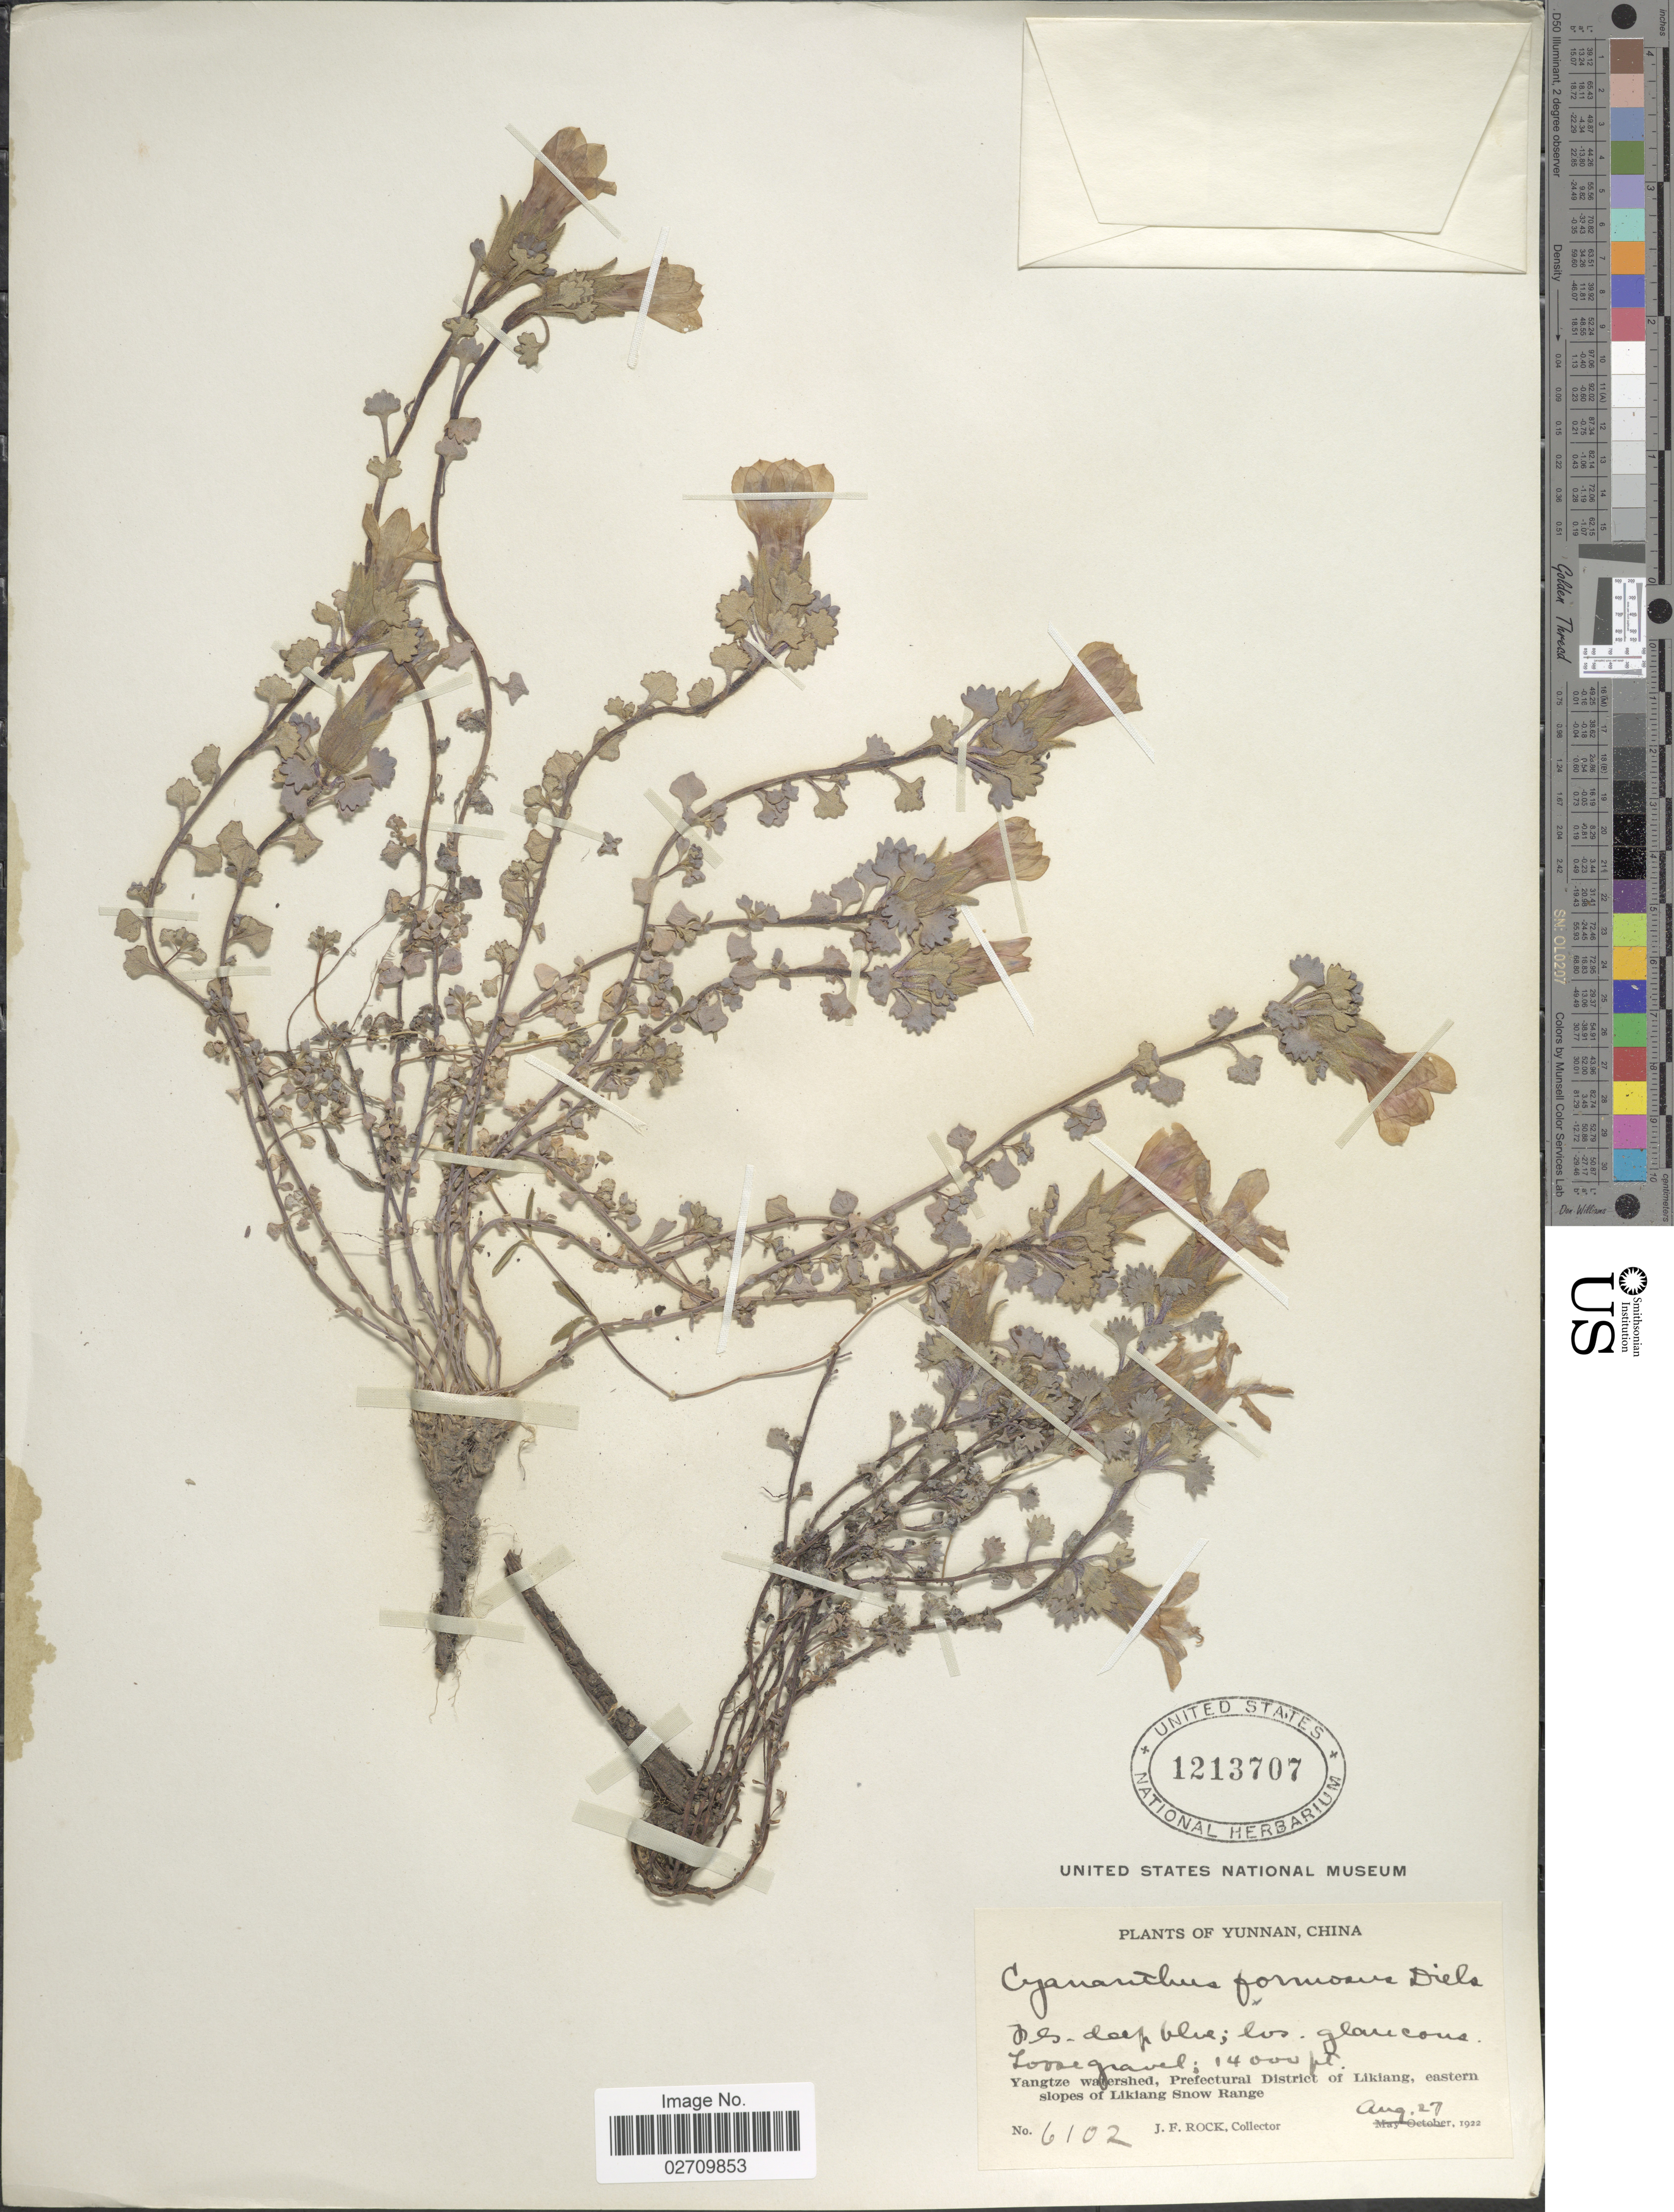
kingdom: Plantae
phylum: Tracheophyta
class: Magnoliopsida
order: Asterales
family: Campanulaceae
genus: Cyananthus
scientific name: Cyananthus formosus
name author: Diels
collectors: J. F. Rock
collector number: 6102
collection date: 1922-08-27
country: China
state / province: Yunnan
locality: Yangtze watershed, Prefectural District of Likiang, eastern slopes of Likiang Snow Range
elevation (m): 4267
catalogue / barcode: US 1213707